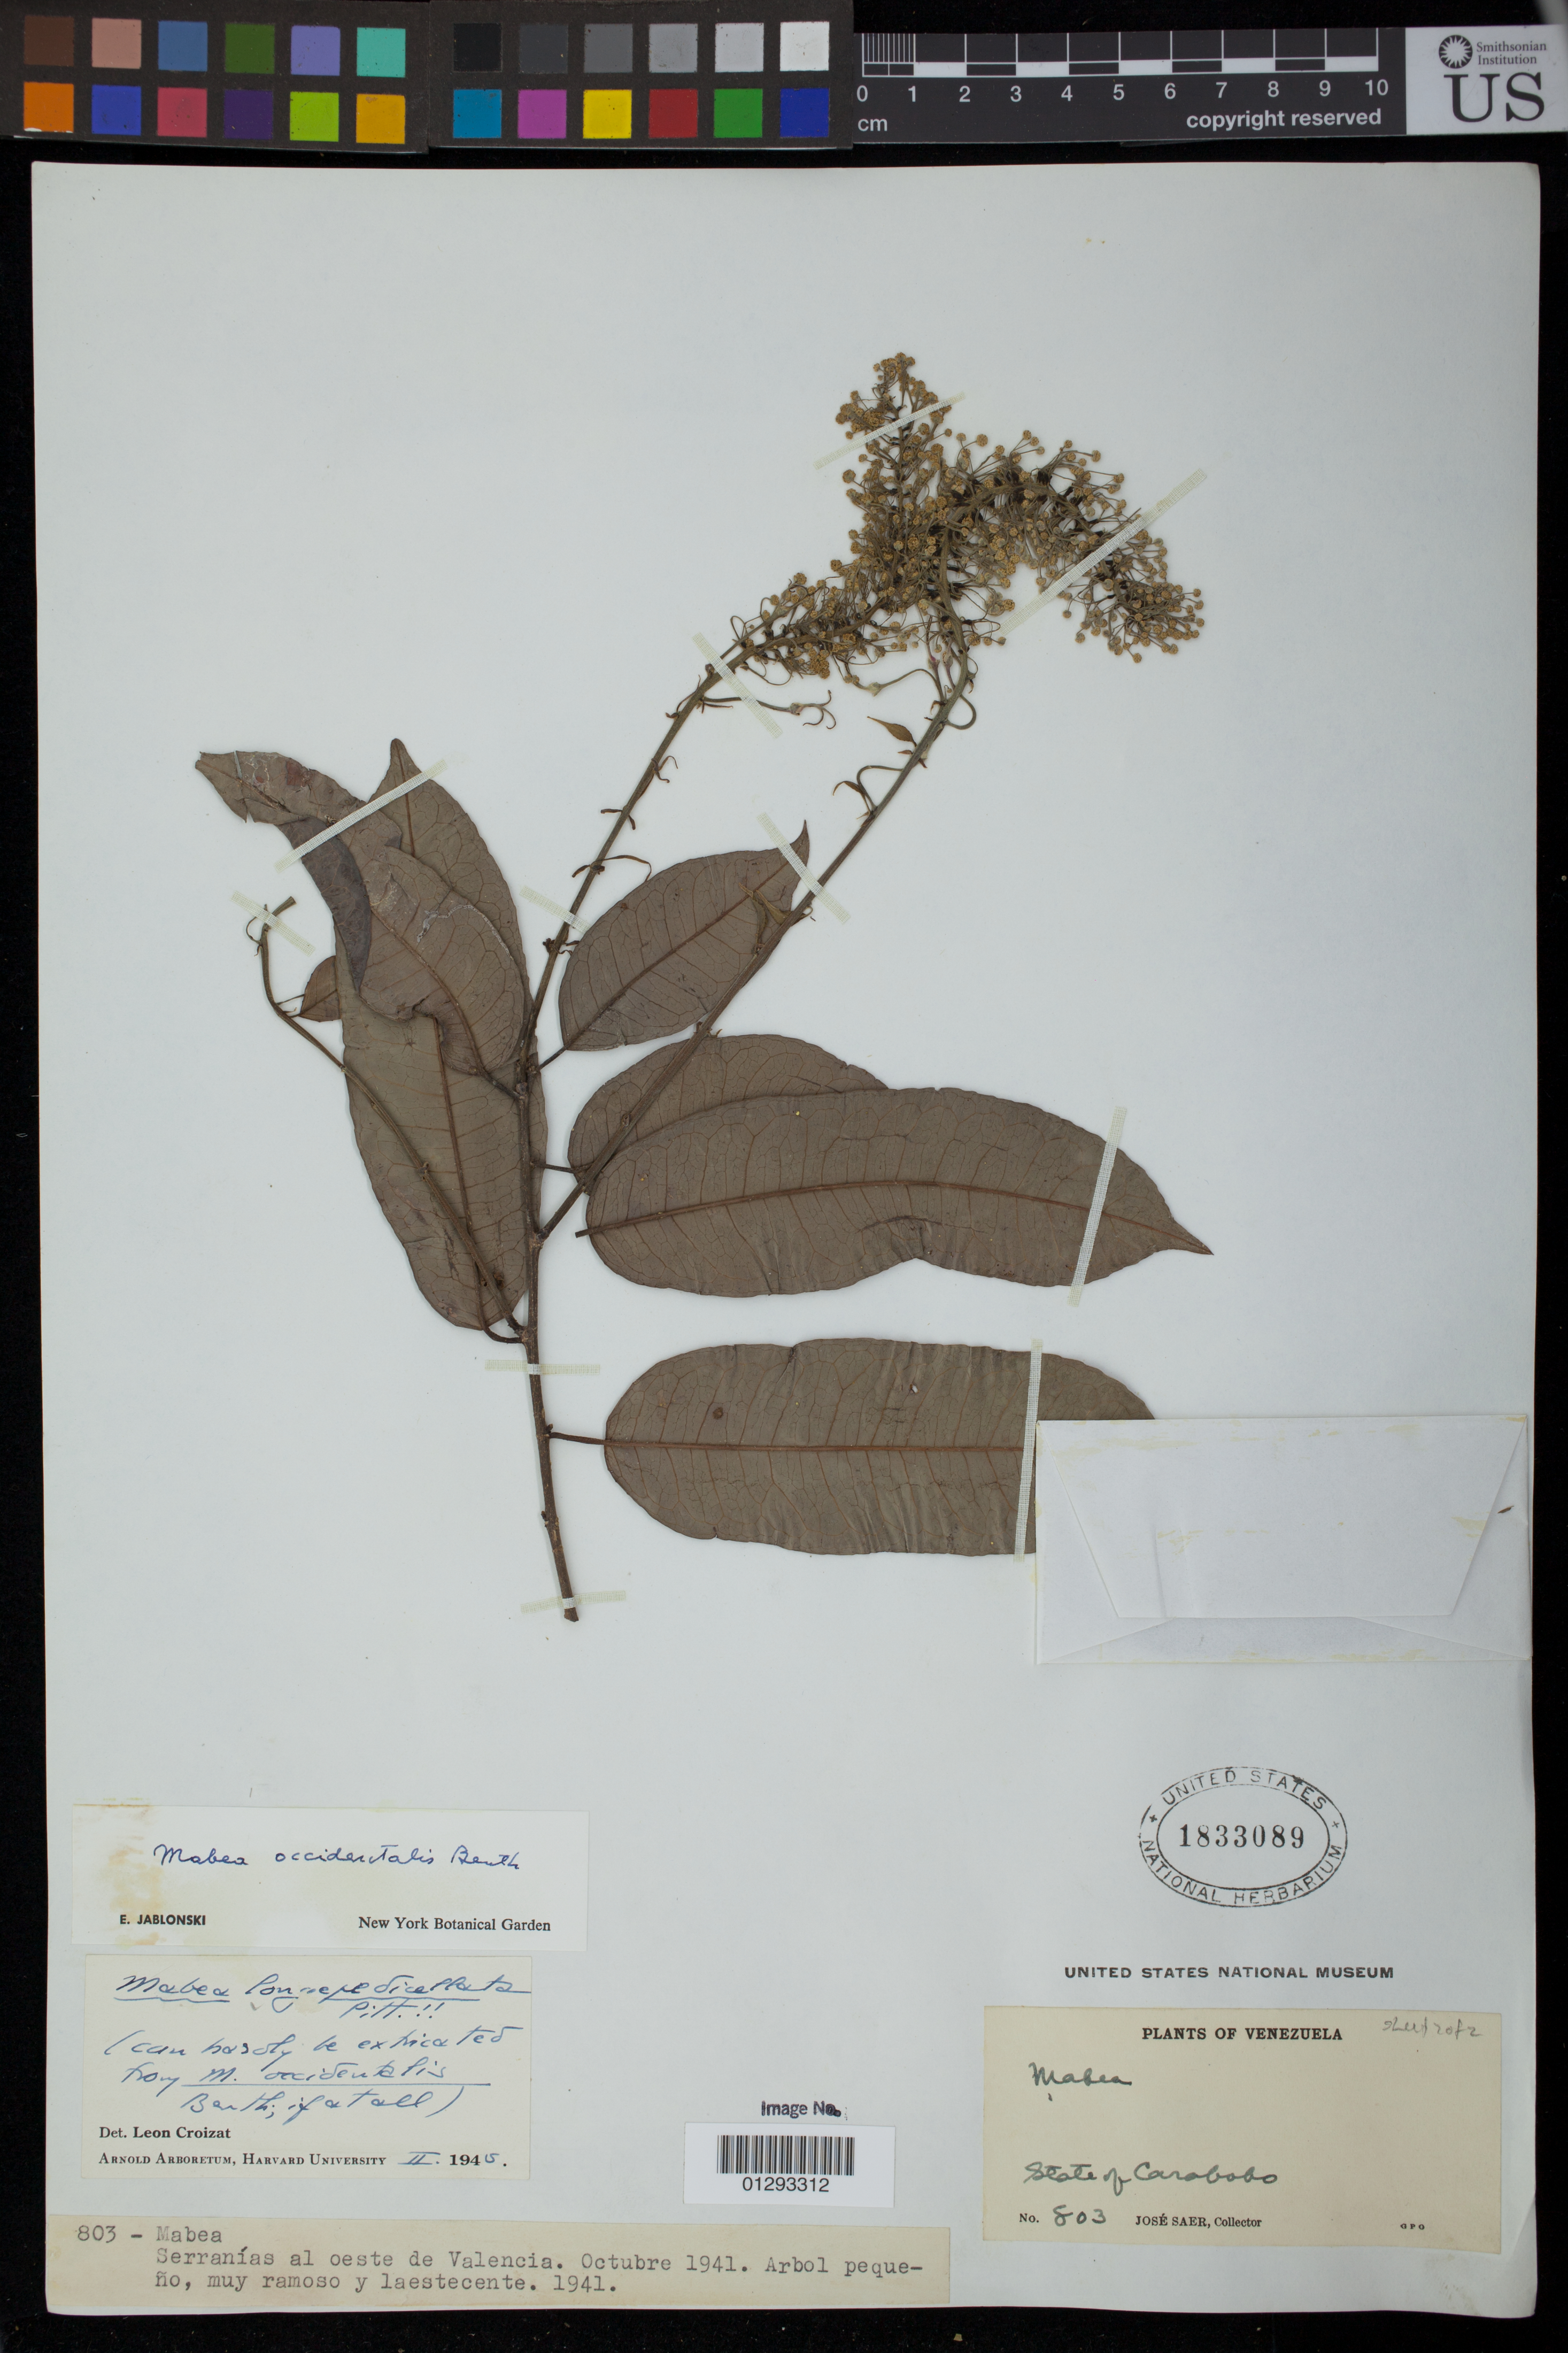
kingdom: Plantae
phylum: Tracheophyta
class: Magnoliopsida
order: Malpighiales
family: Euphorbiaceae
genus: Mabea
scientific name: Mabea occidentalis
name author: Benth.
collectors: J. Saer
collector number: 803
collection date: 1941-10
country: Venezuela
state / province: Carabobo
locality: Serranias al oeste de Valencia.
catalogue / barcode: US 1833089